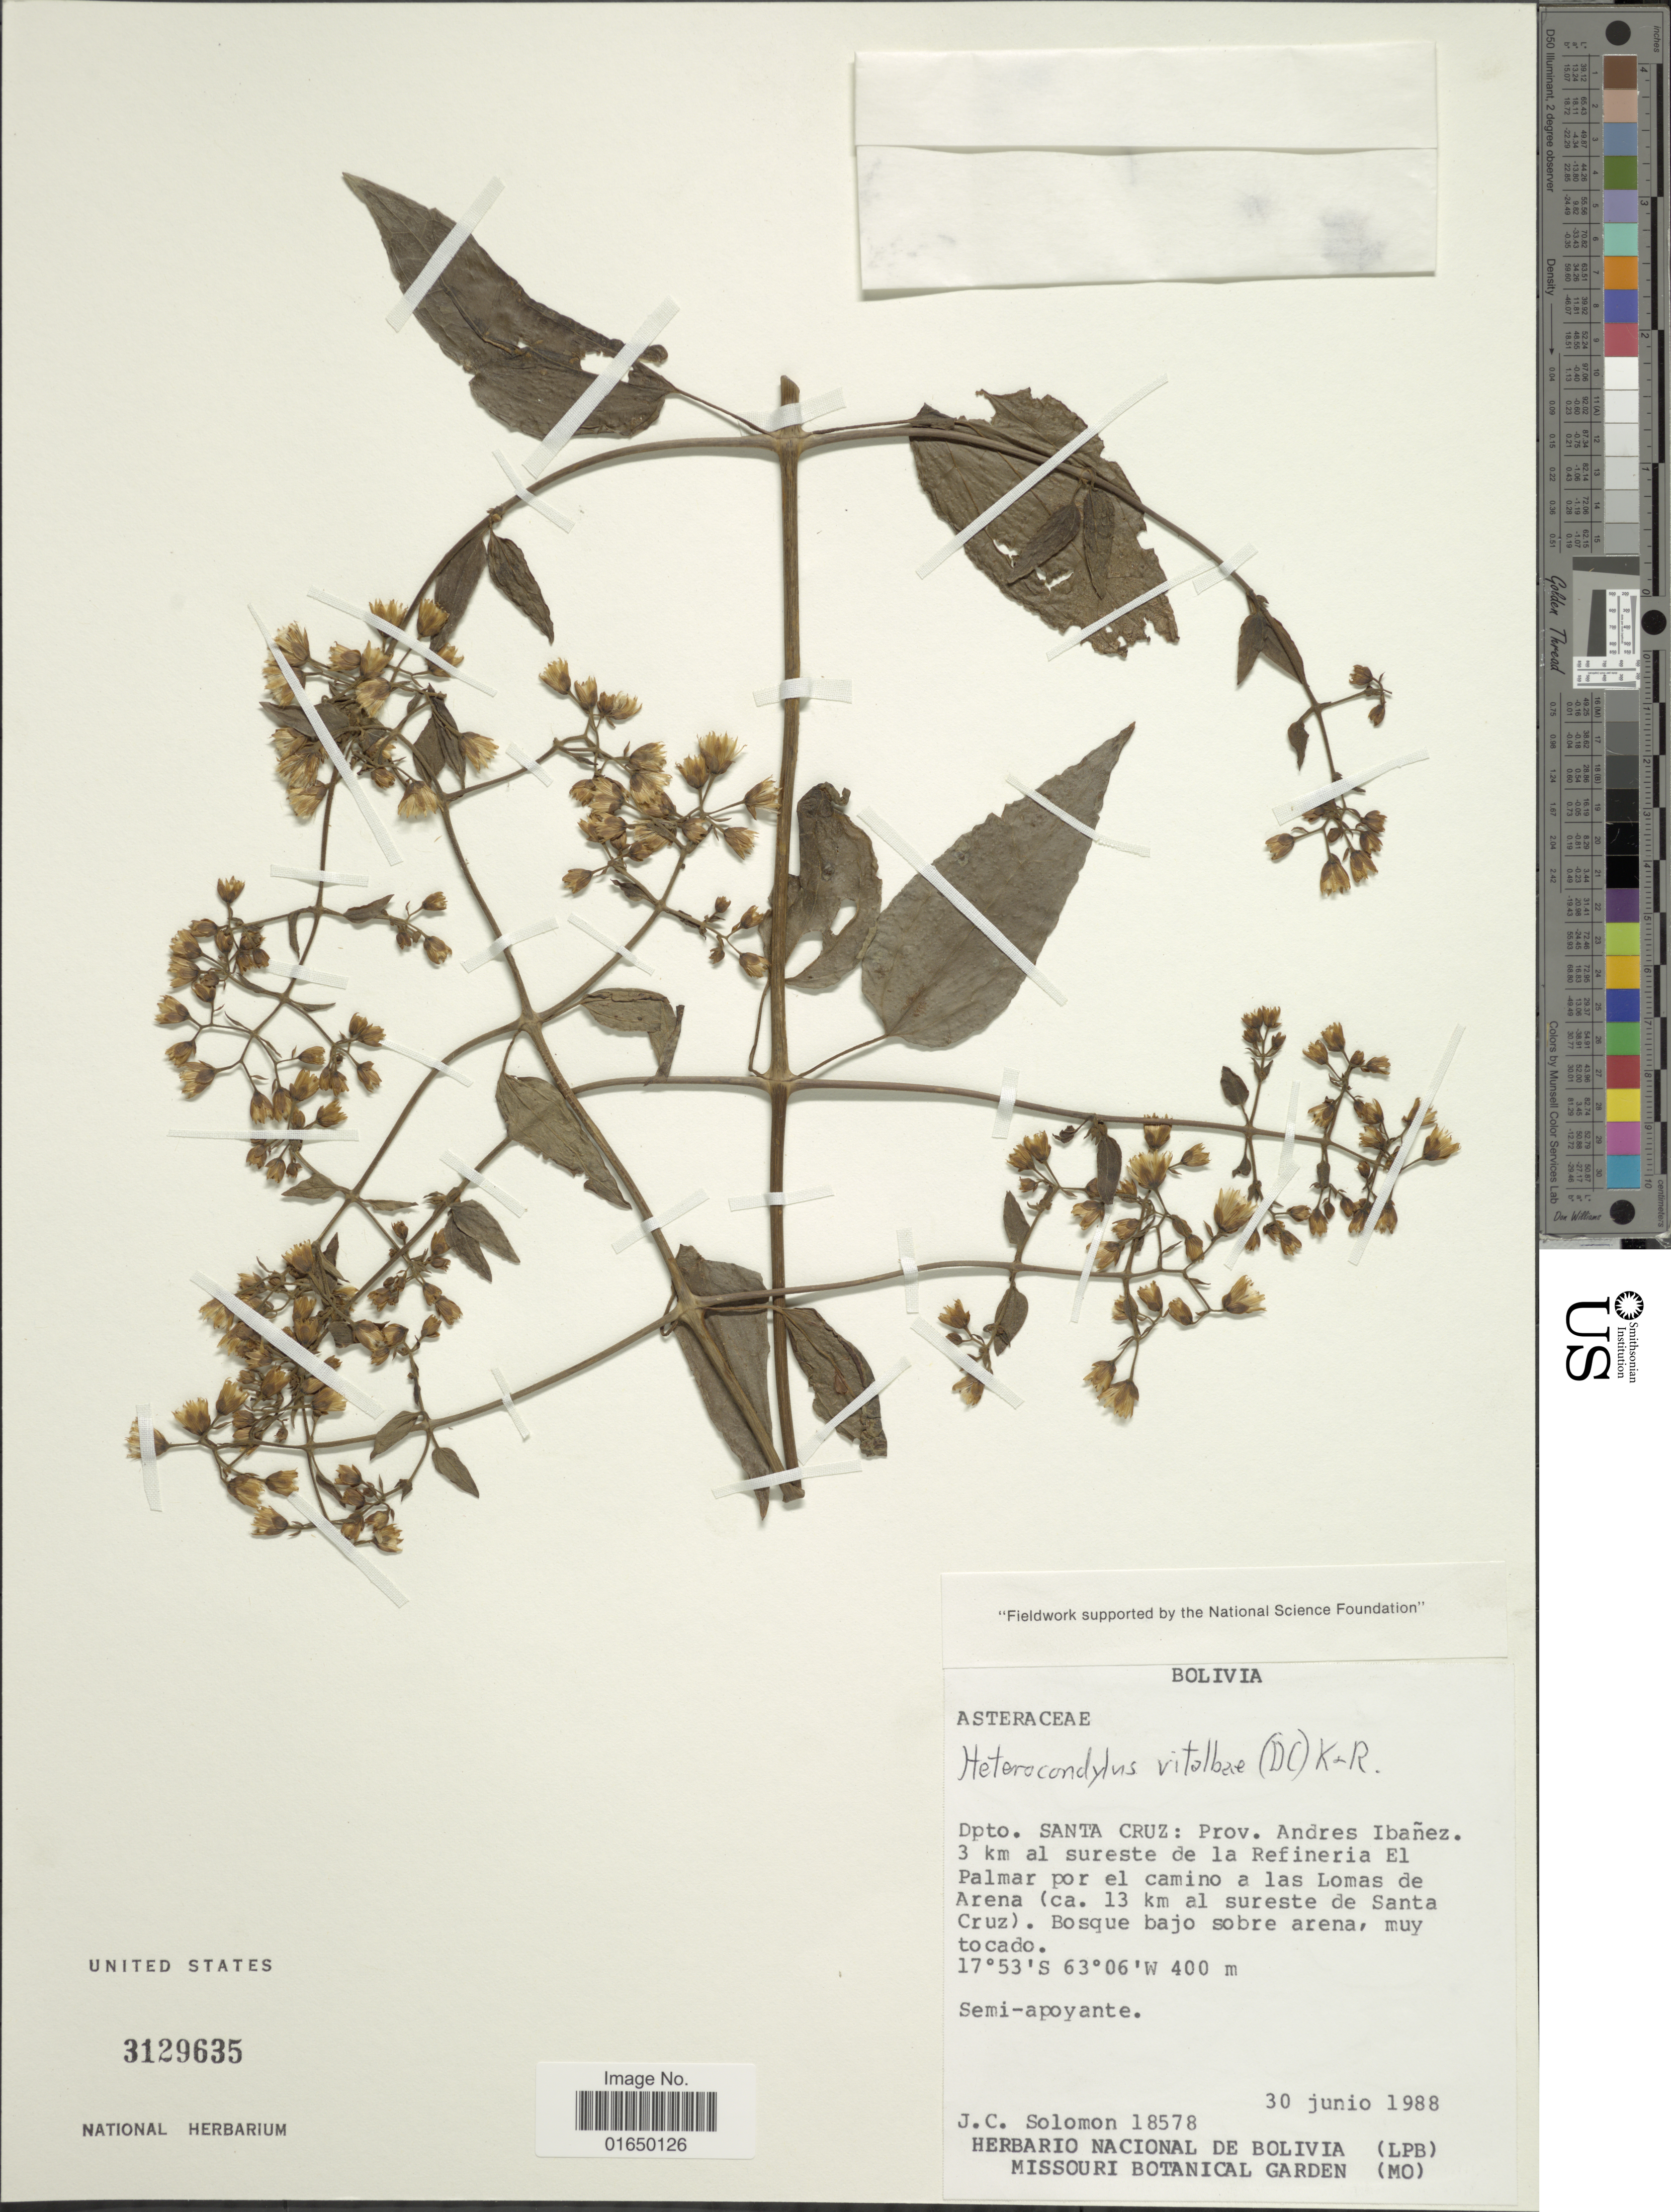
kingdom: Plantae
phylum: Tracheophyta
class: Magnoliopsida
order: Asterales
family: Asteraceae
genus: Heterocondylus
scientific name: Heterocondylus vitalbae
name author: (DC.) R.M. King & H. Rob.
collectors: J. C. Solomon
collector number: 18578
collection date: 1988-06-30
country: Bolivia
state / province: Santa Cruz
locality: Depto Santa Cruz, Prov. Andres Ibañez. 3 km al sureste de la Refineria El Palmar por el camino a las Lomas de Arena (ca. 13 km al sureste de Santa Cruz). Bosque bajo sobre arena, muy tocado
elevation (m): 400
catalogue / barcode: US 3129635